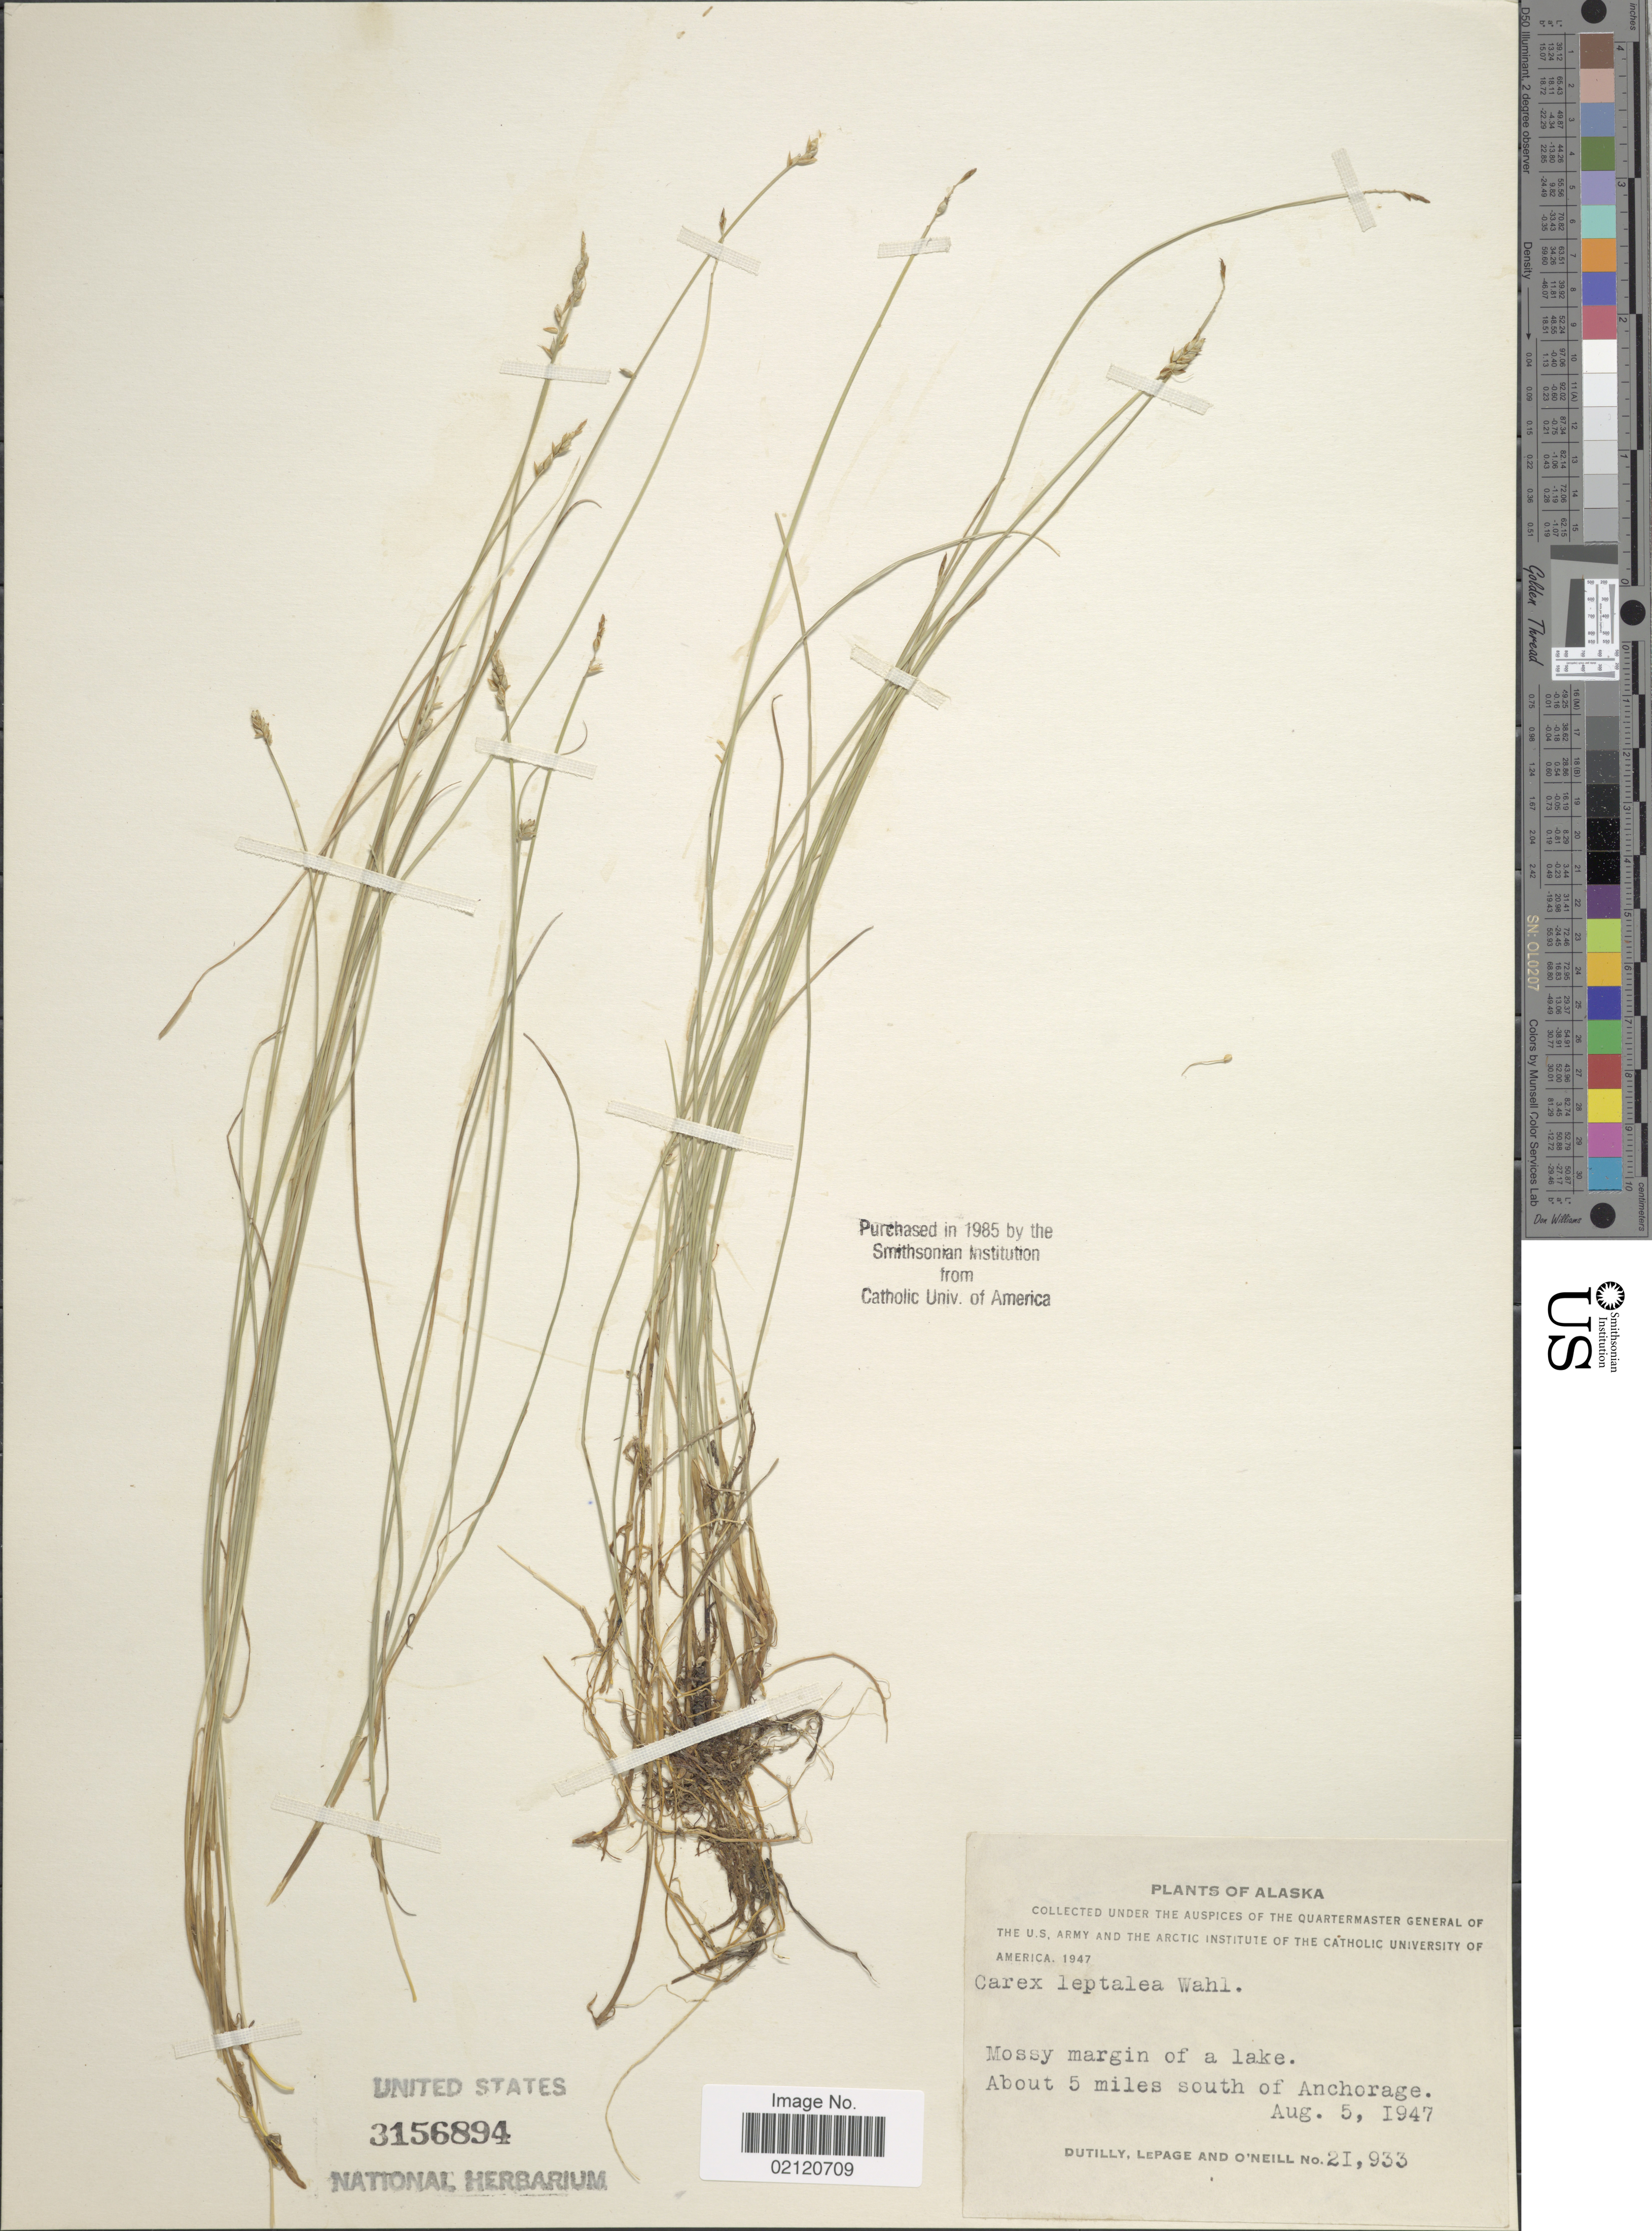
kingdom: Plantae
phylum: Tracheophyta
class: Liliopsida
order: Poales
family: Cyperaceae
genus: Carex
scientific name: Carex leptalea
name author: Wahlenb.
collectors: -. Dutilly, -. LePage & -. O'Neill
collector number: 21933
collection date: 1947-08-05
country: United States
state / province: Alaska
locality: About 5 miles south of Anchorage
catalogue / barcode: US 3156894